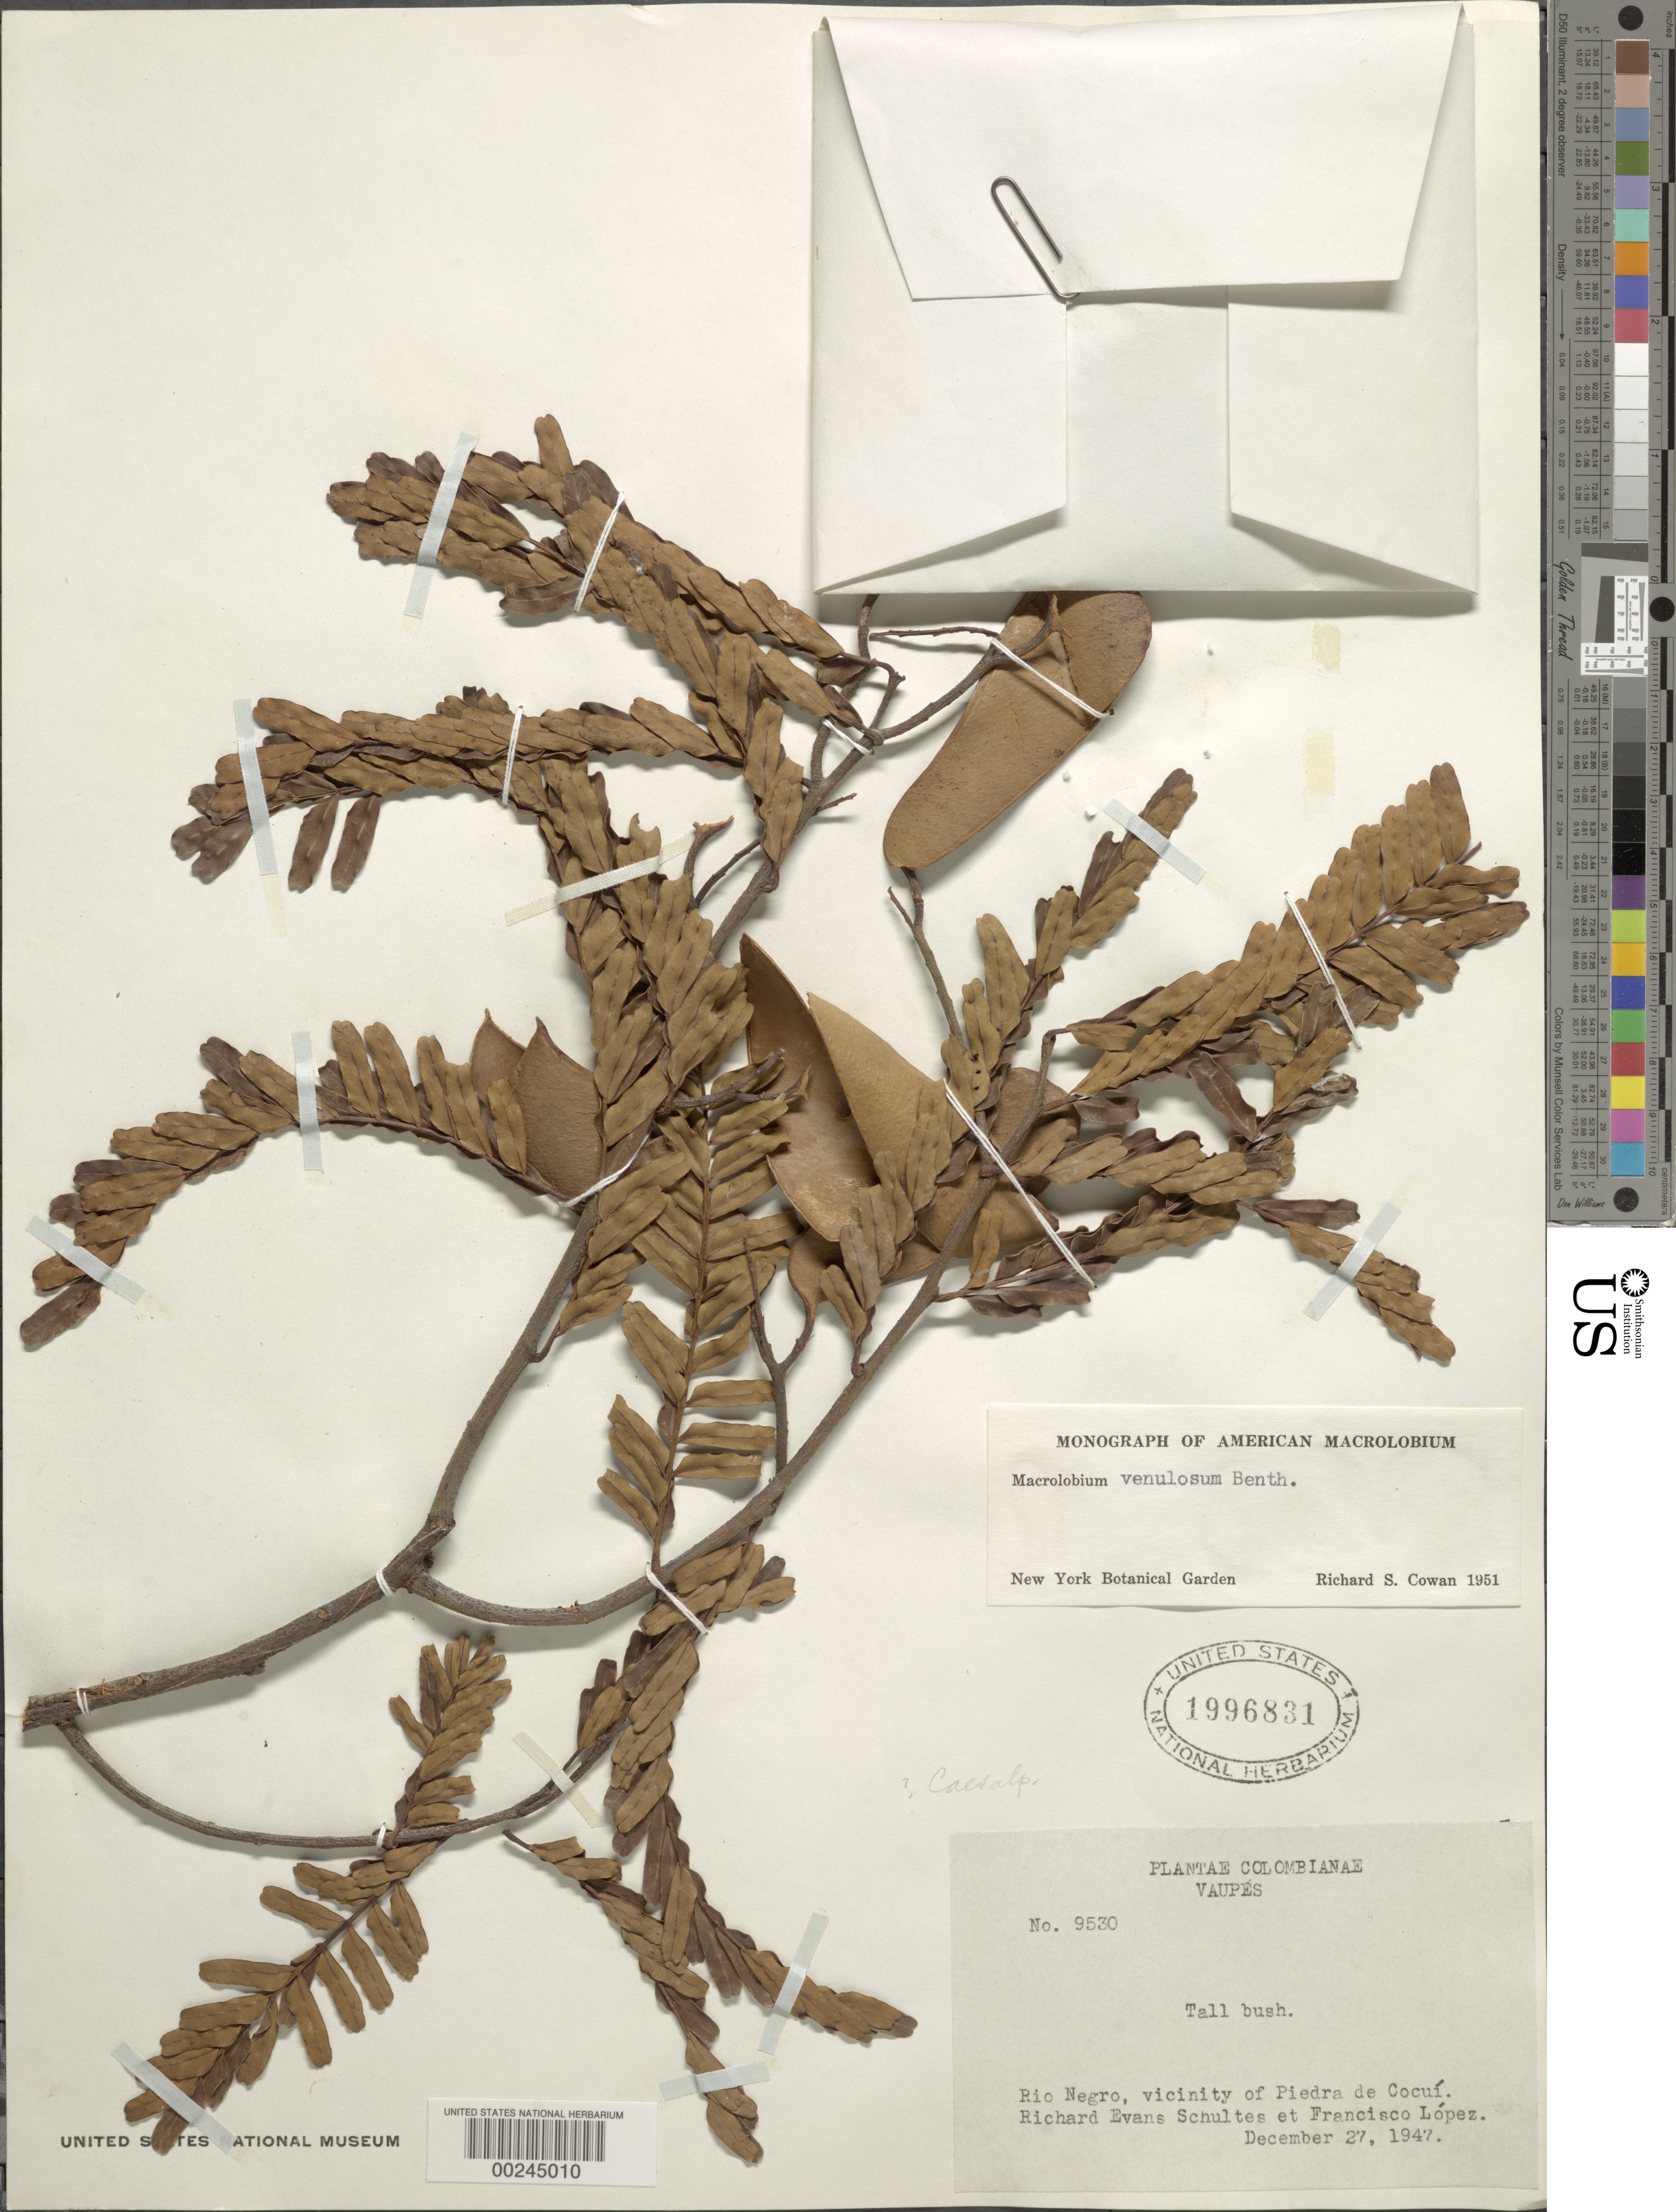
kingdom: Plantae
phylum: Tracheophyta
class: Magnoliopsida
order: Fabales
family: Fabaceae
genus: Macrolobium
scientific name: Macrolobium venulosum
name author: Benth. in Mart.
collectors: R. E. Schultes & F. Lopéz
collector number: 9530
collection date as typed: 27 Dec 1947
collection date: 1947-12-27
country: Colombia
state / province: Vaupés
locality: Rio Negro, vicinity of Piedra de Cocui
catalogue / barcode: US 1996831